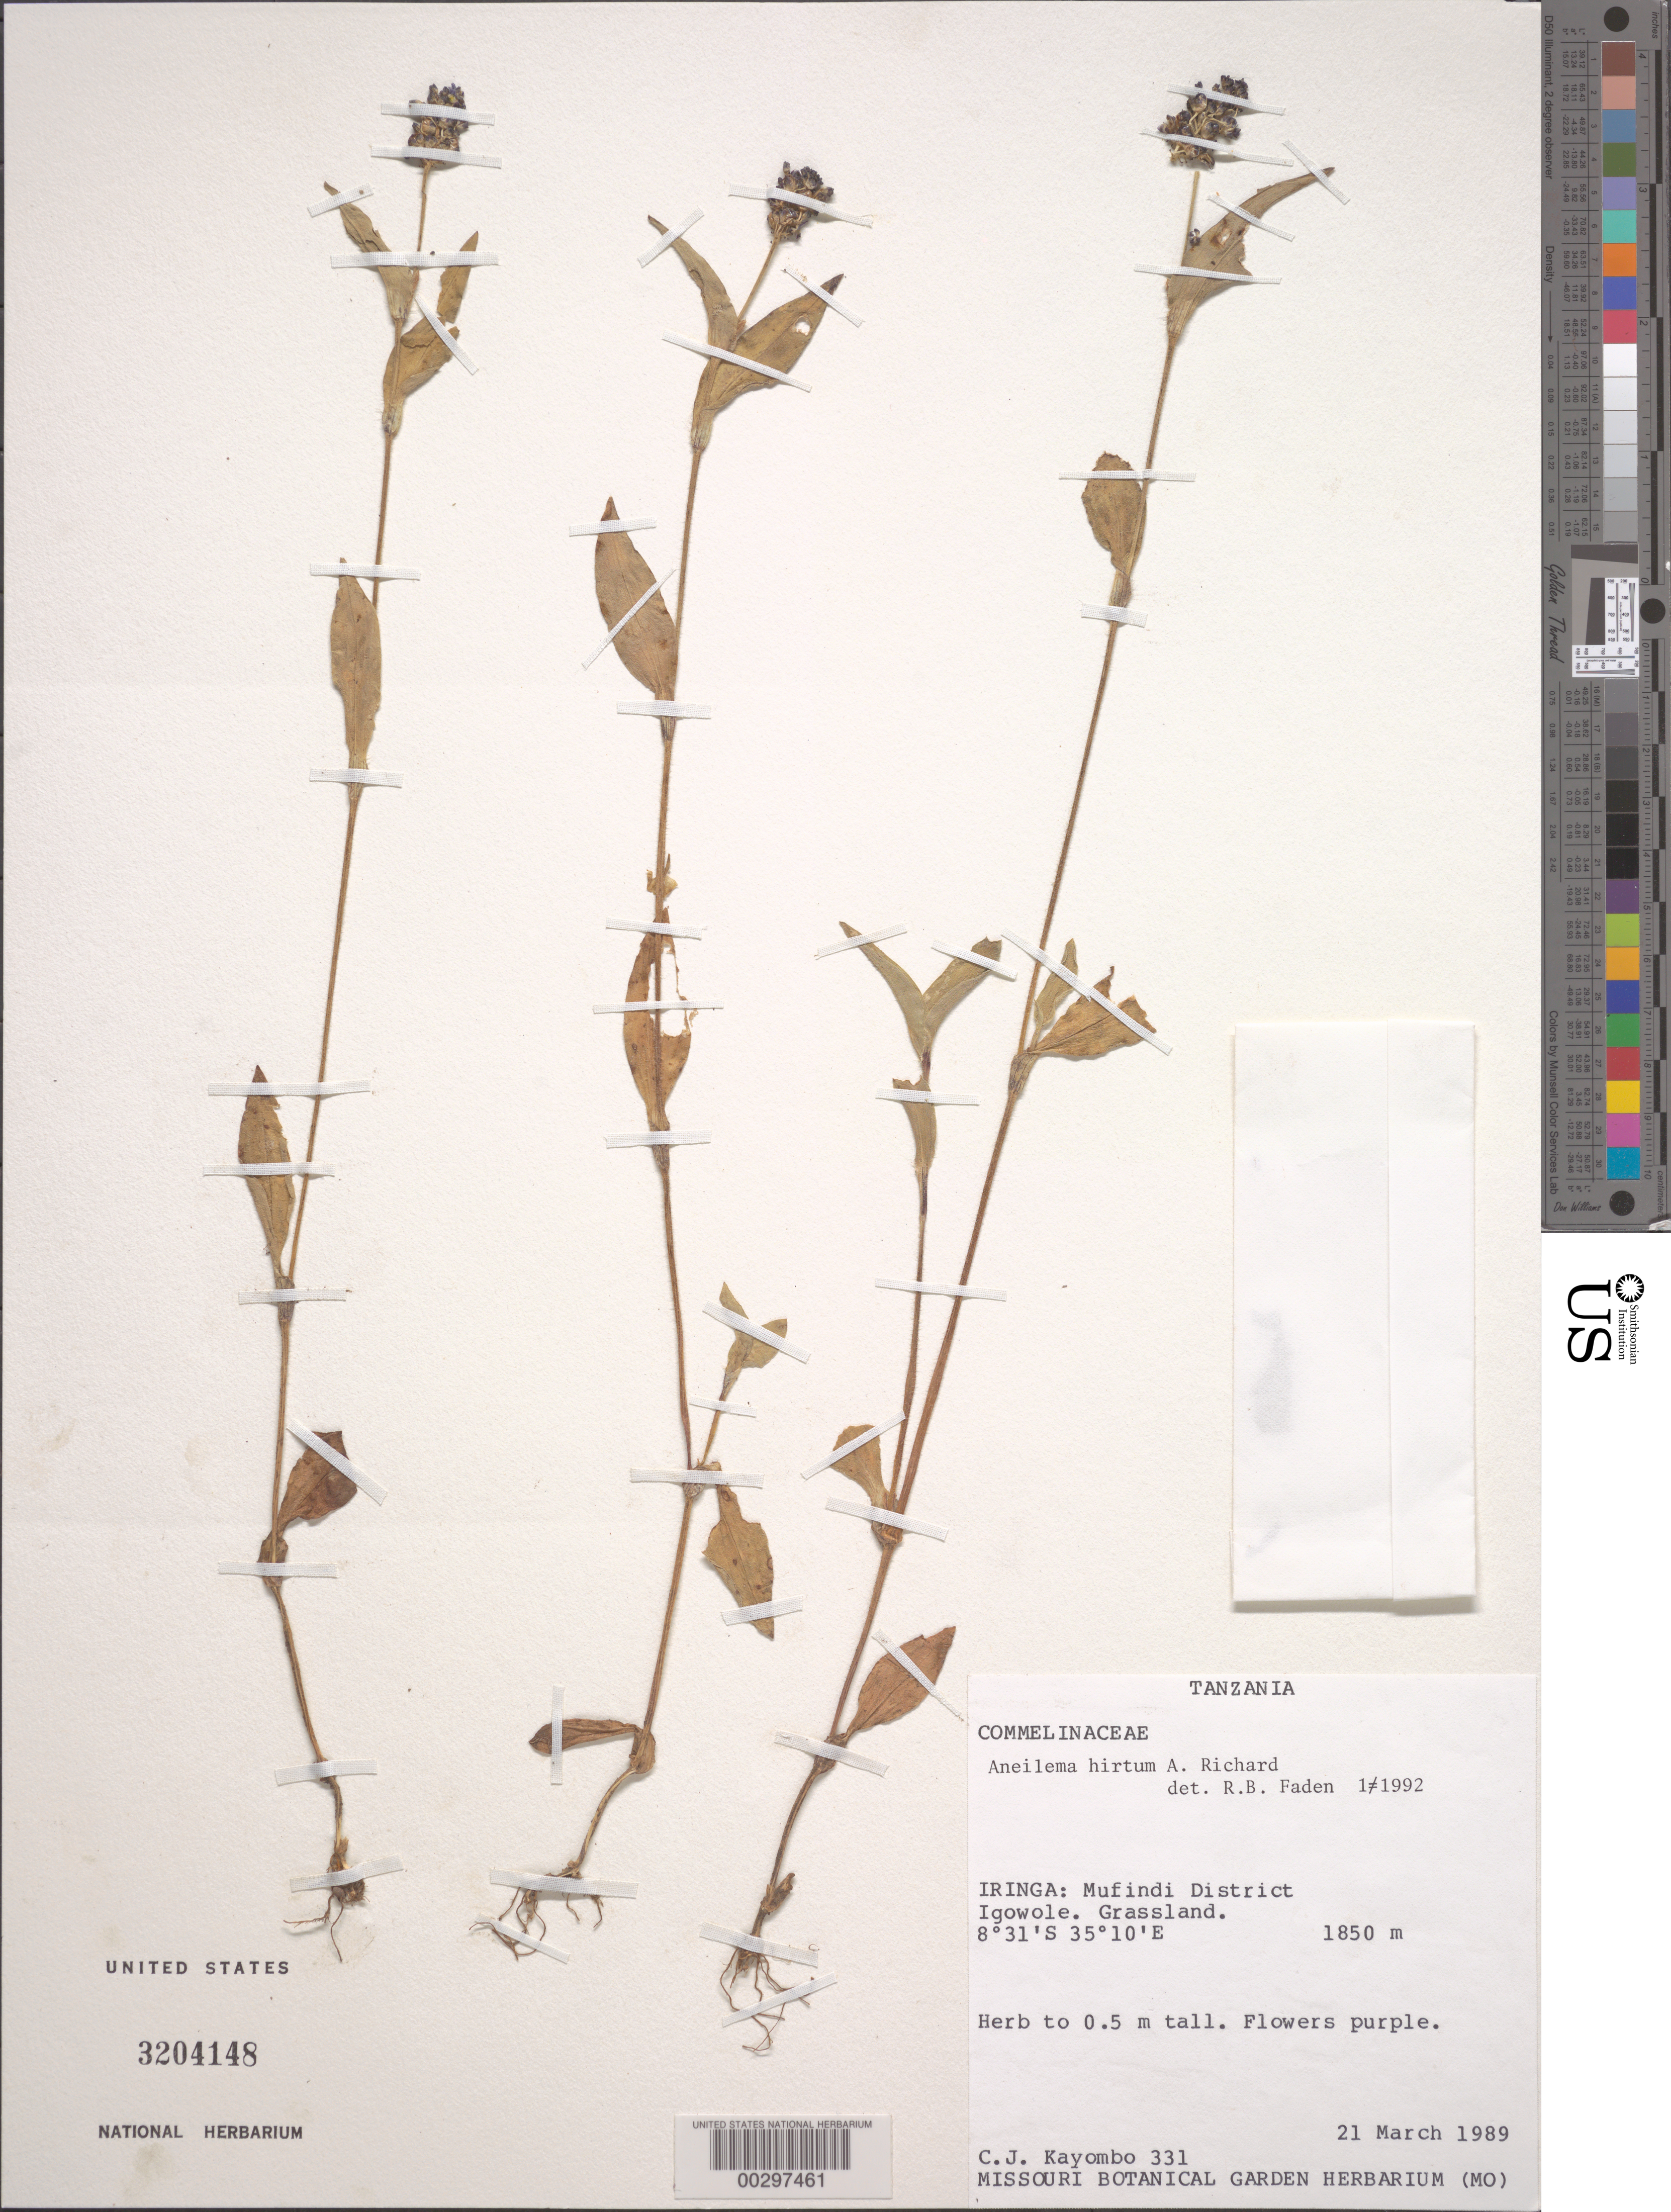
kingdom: Plantae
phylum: Tracheophyta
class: Liliopsida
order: Commelinales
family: Commelinaceae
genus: Aneilema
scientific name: Aneilema hirtum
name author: A. Rich.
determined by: Faden, Robert B., (US), Smithsonian Institution - National Museum of Natural History (UNITED STATES)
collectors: C. J. Kayombo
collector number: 331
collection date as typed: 21 Mar 1989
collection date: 1989-03-21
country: Tanzania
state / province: Iringa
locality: Mufindi district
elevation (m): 1850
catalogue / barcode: US 3204148